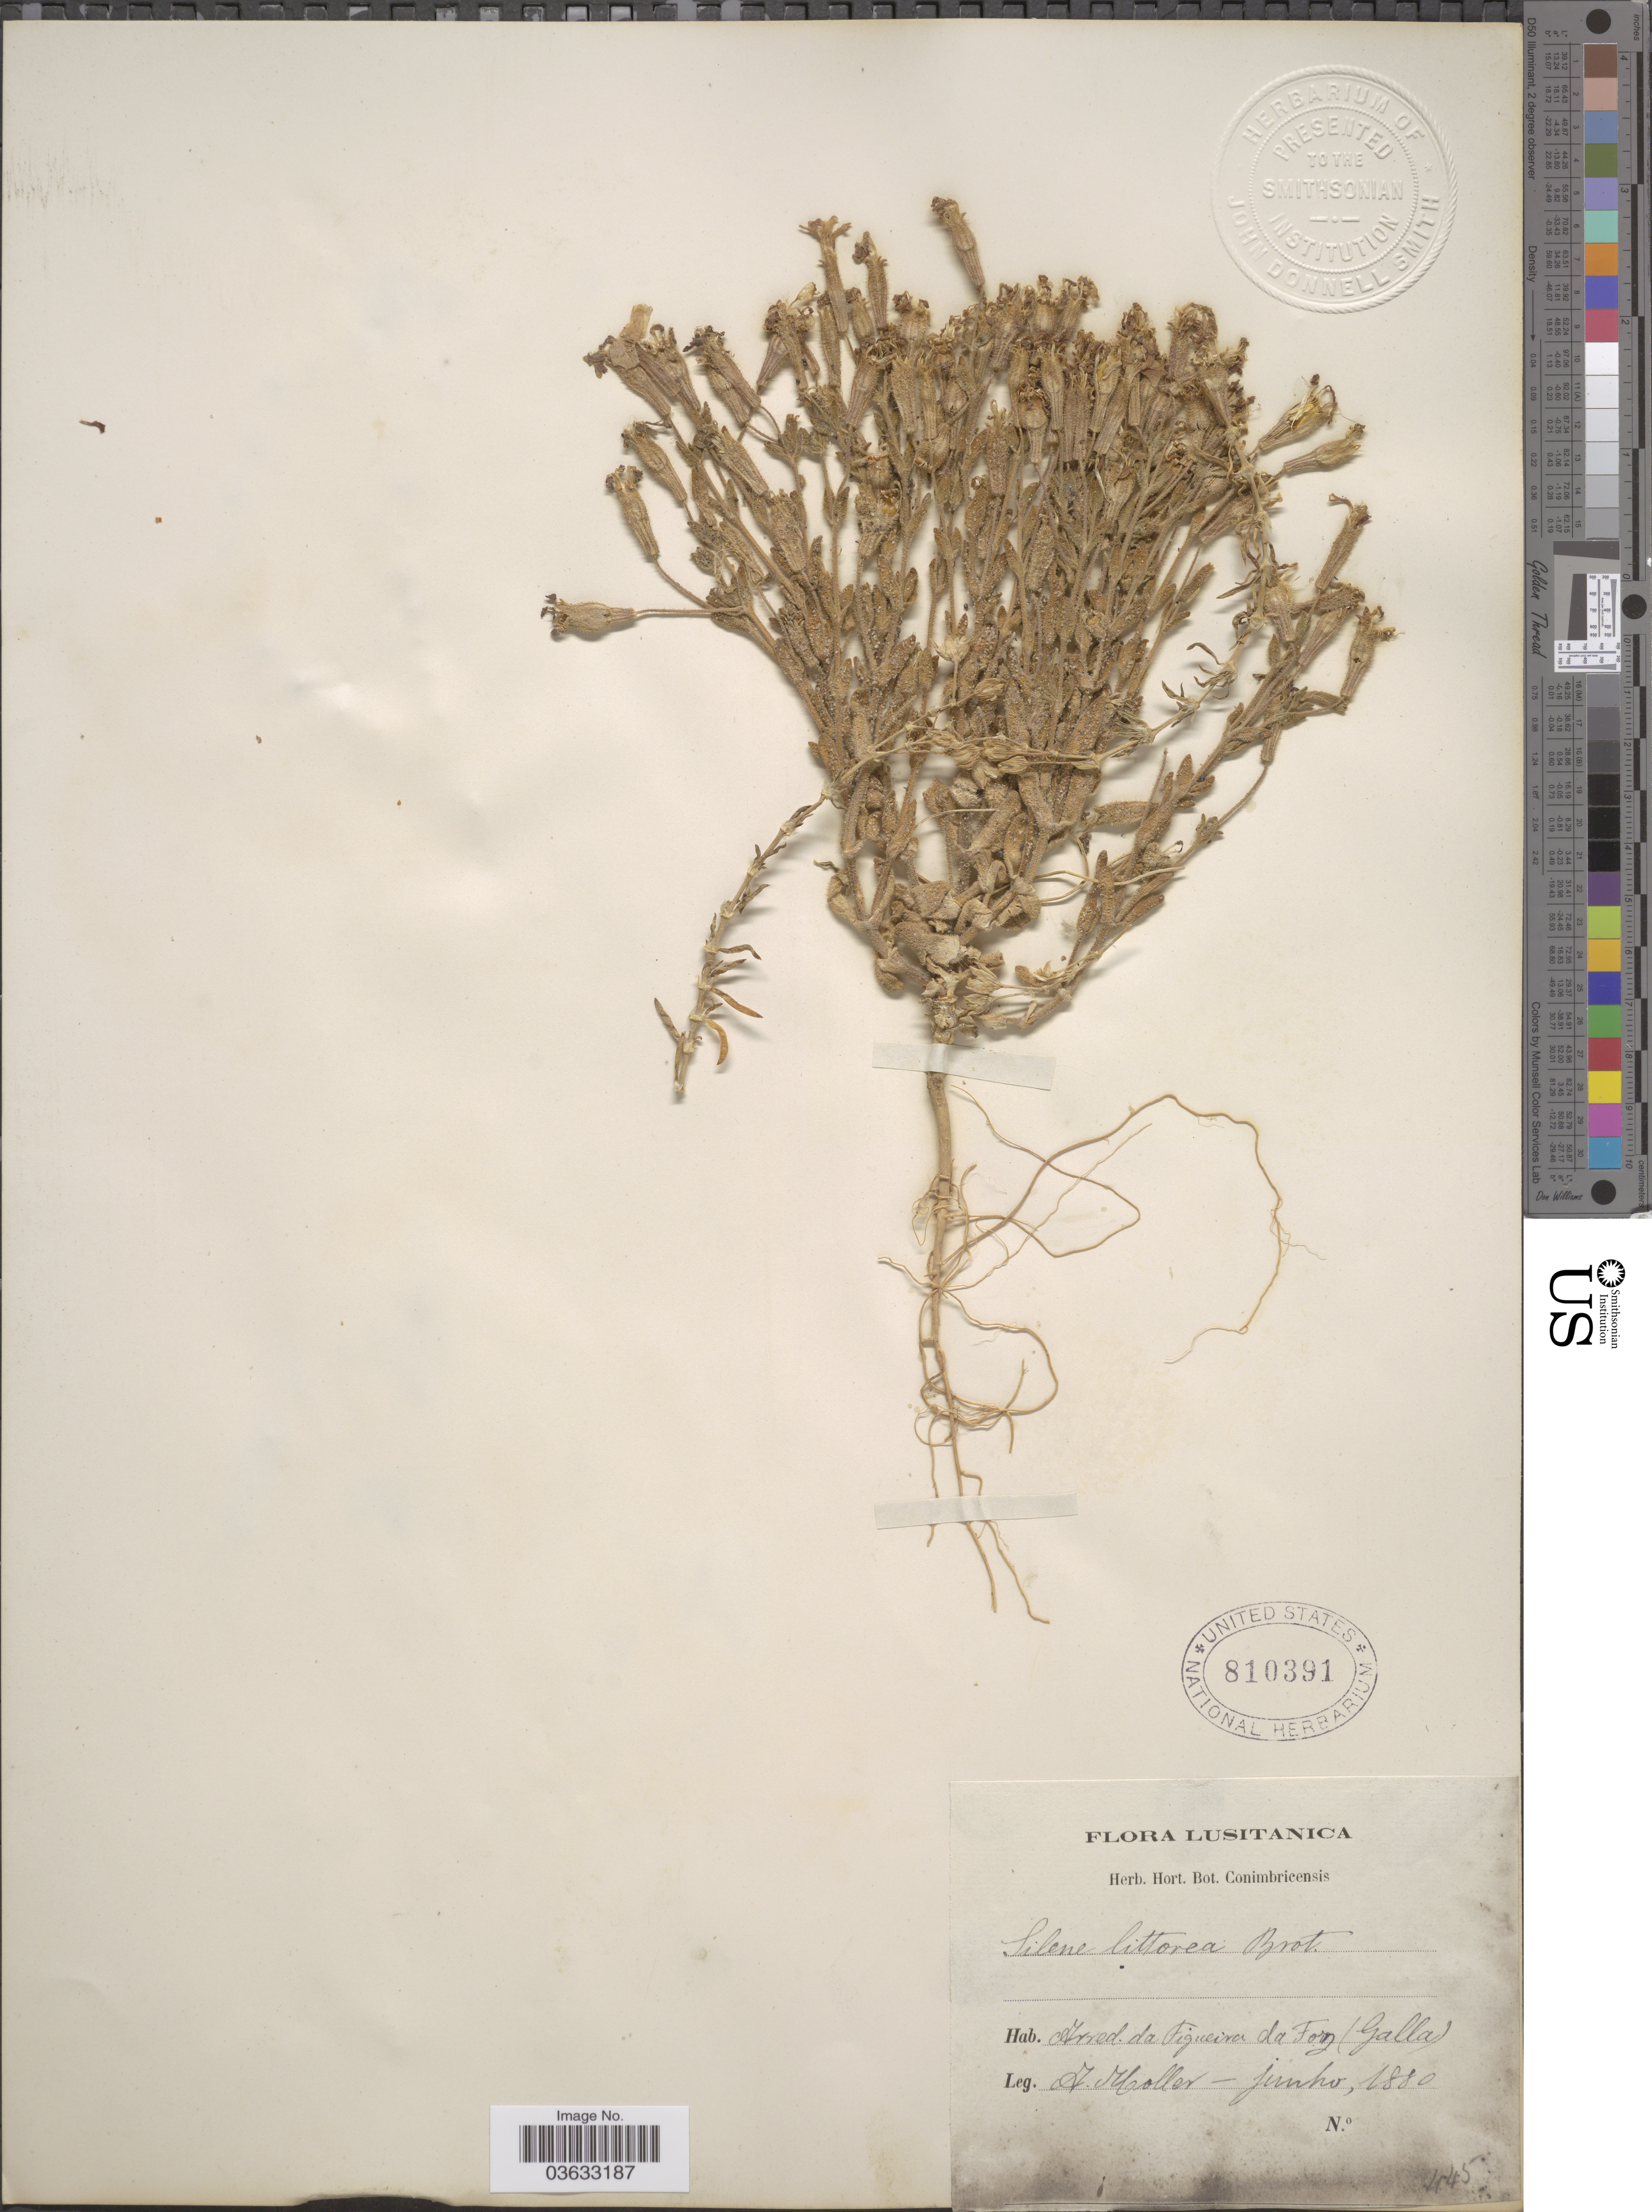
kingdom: Plantae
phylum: Tracheophyta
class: Magnoliopsida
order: Caryophyllales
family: Caryophyllaceae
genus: Silene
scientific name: Silene littorea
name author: Brot.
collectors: A. Moller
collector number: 445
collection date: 1880-06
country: Portugal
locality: Lusitanica. Arred. da Figueira da Foz (Galla).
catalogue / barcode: US 810391